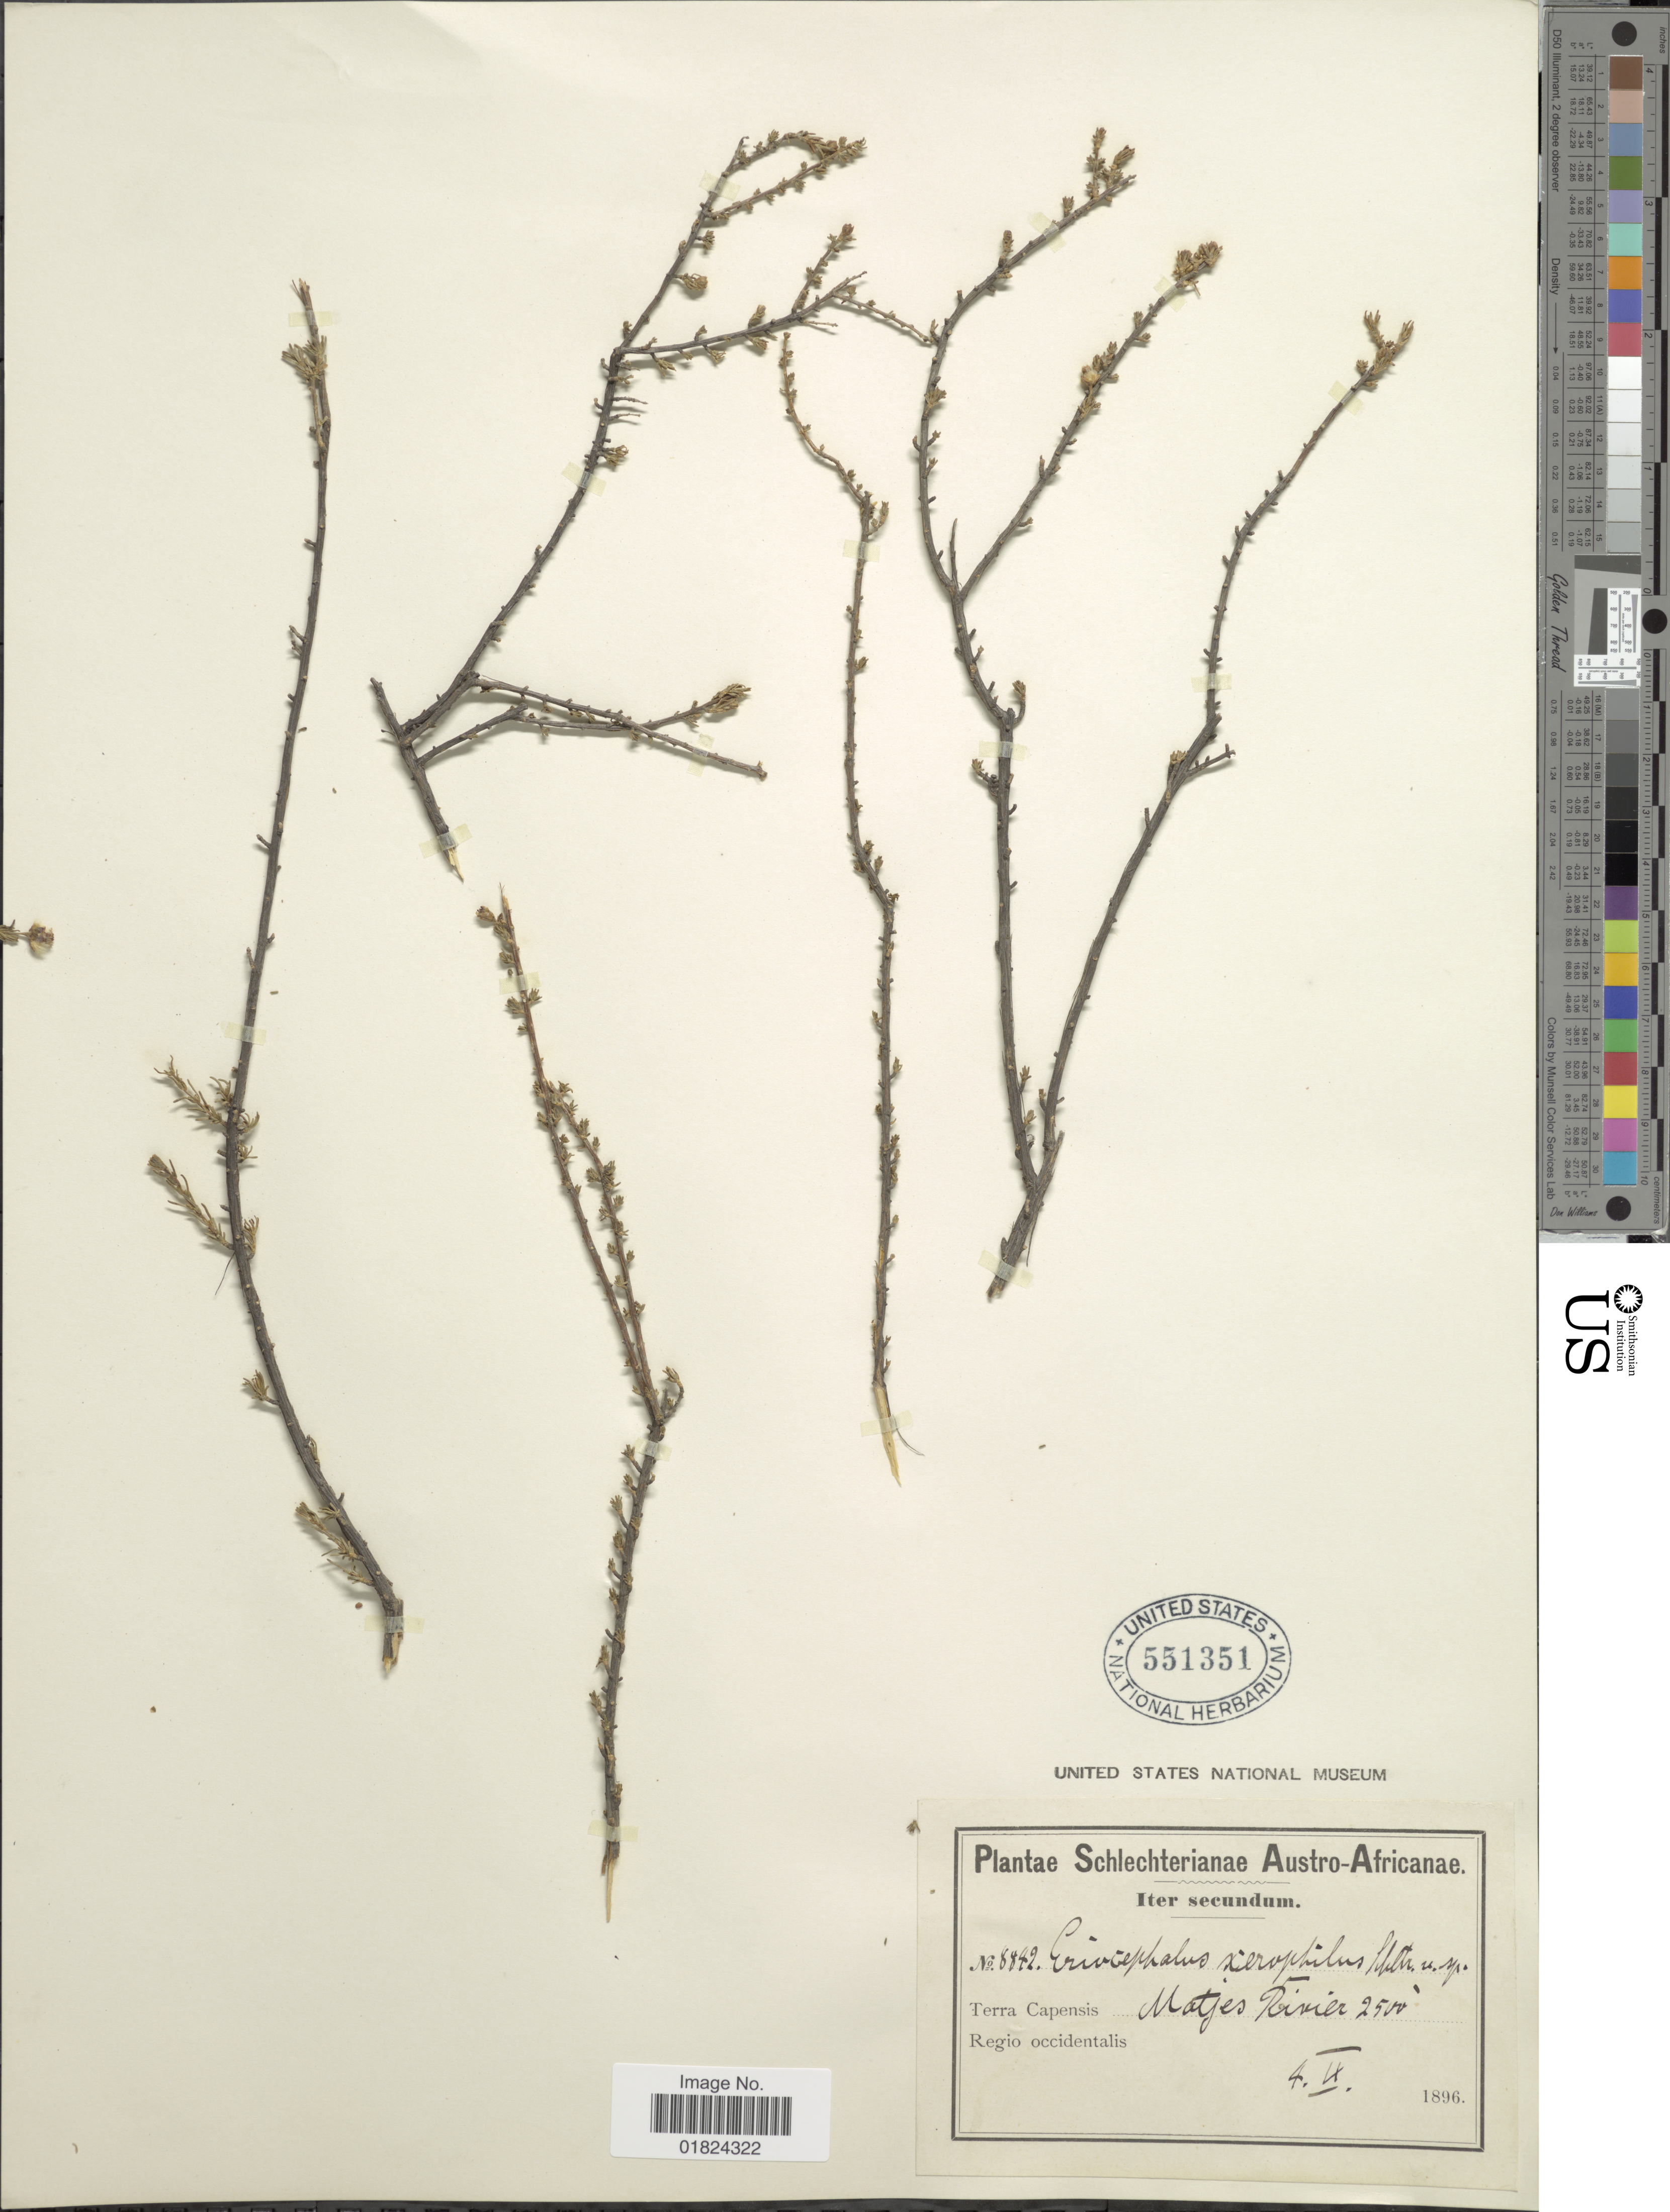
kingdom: Plantae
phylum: Tracheophyta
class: Magnoliopsida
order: Asterales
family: Asteraceae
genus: Eriocephalus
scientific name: Eriocephalus xerophilus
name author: Schltr.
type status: Type Collection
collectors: Schlechter, --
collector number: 8842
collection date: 1896-09-04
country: South Africa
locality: Austro-Africanae, iter secundum, Terra Capensis Matjes Rivier, regio occidentalis.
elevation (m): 762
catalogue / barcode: US 551351